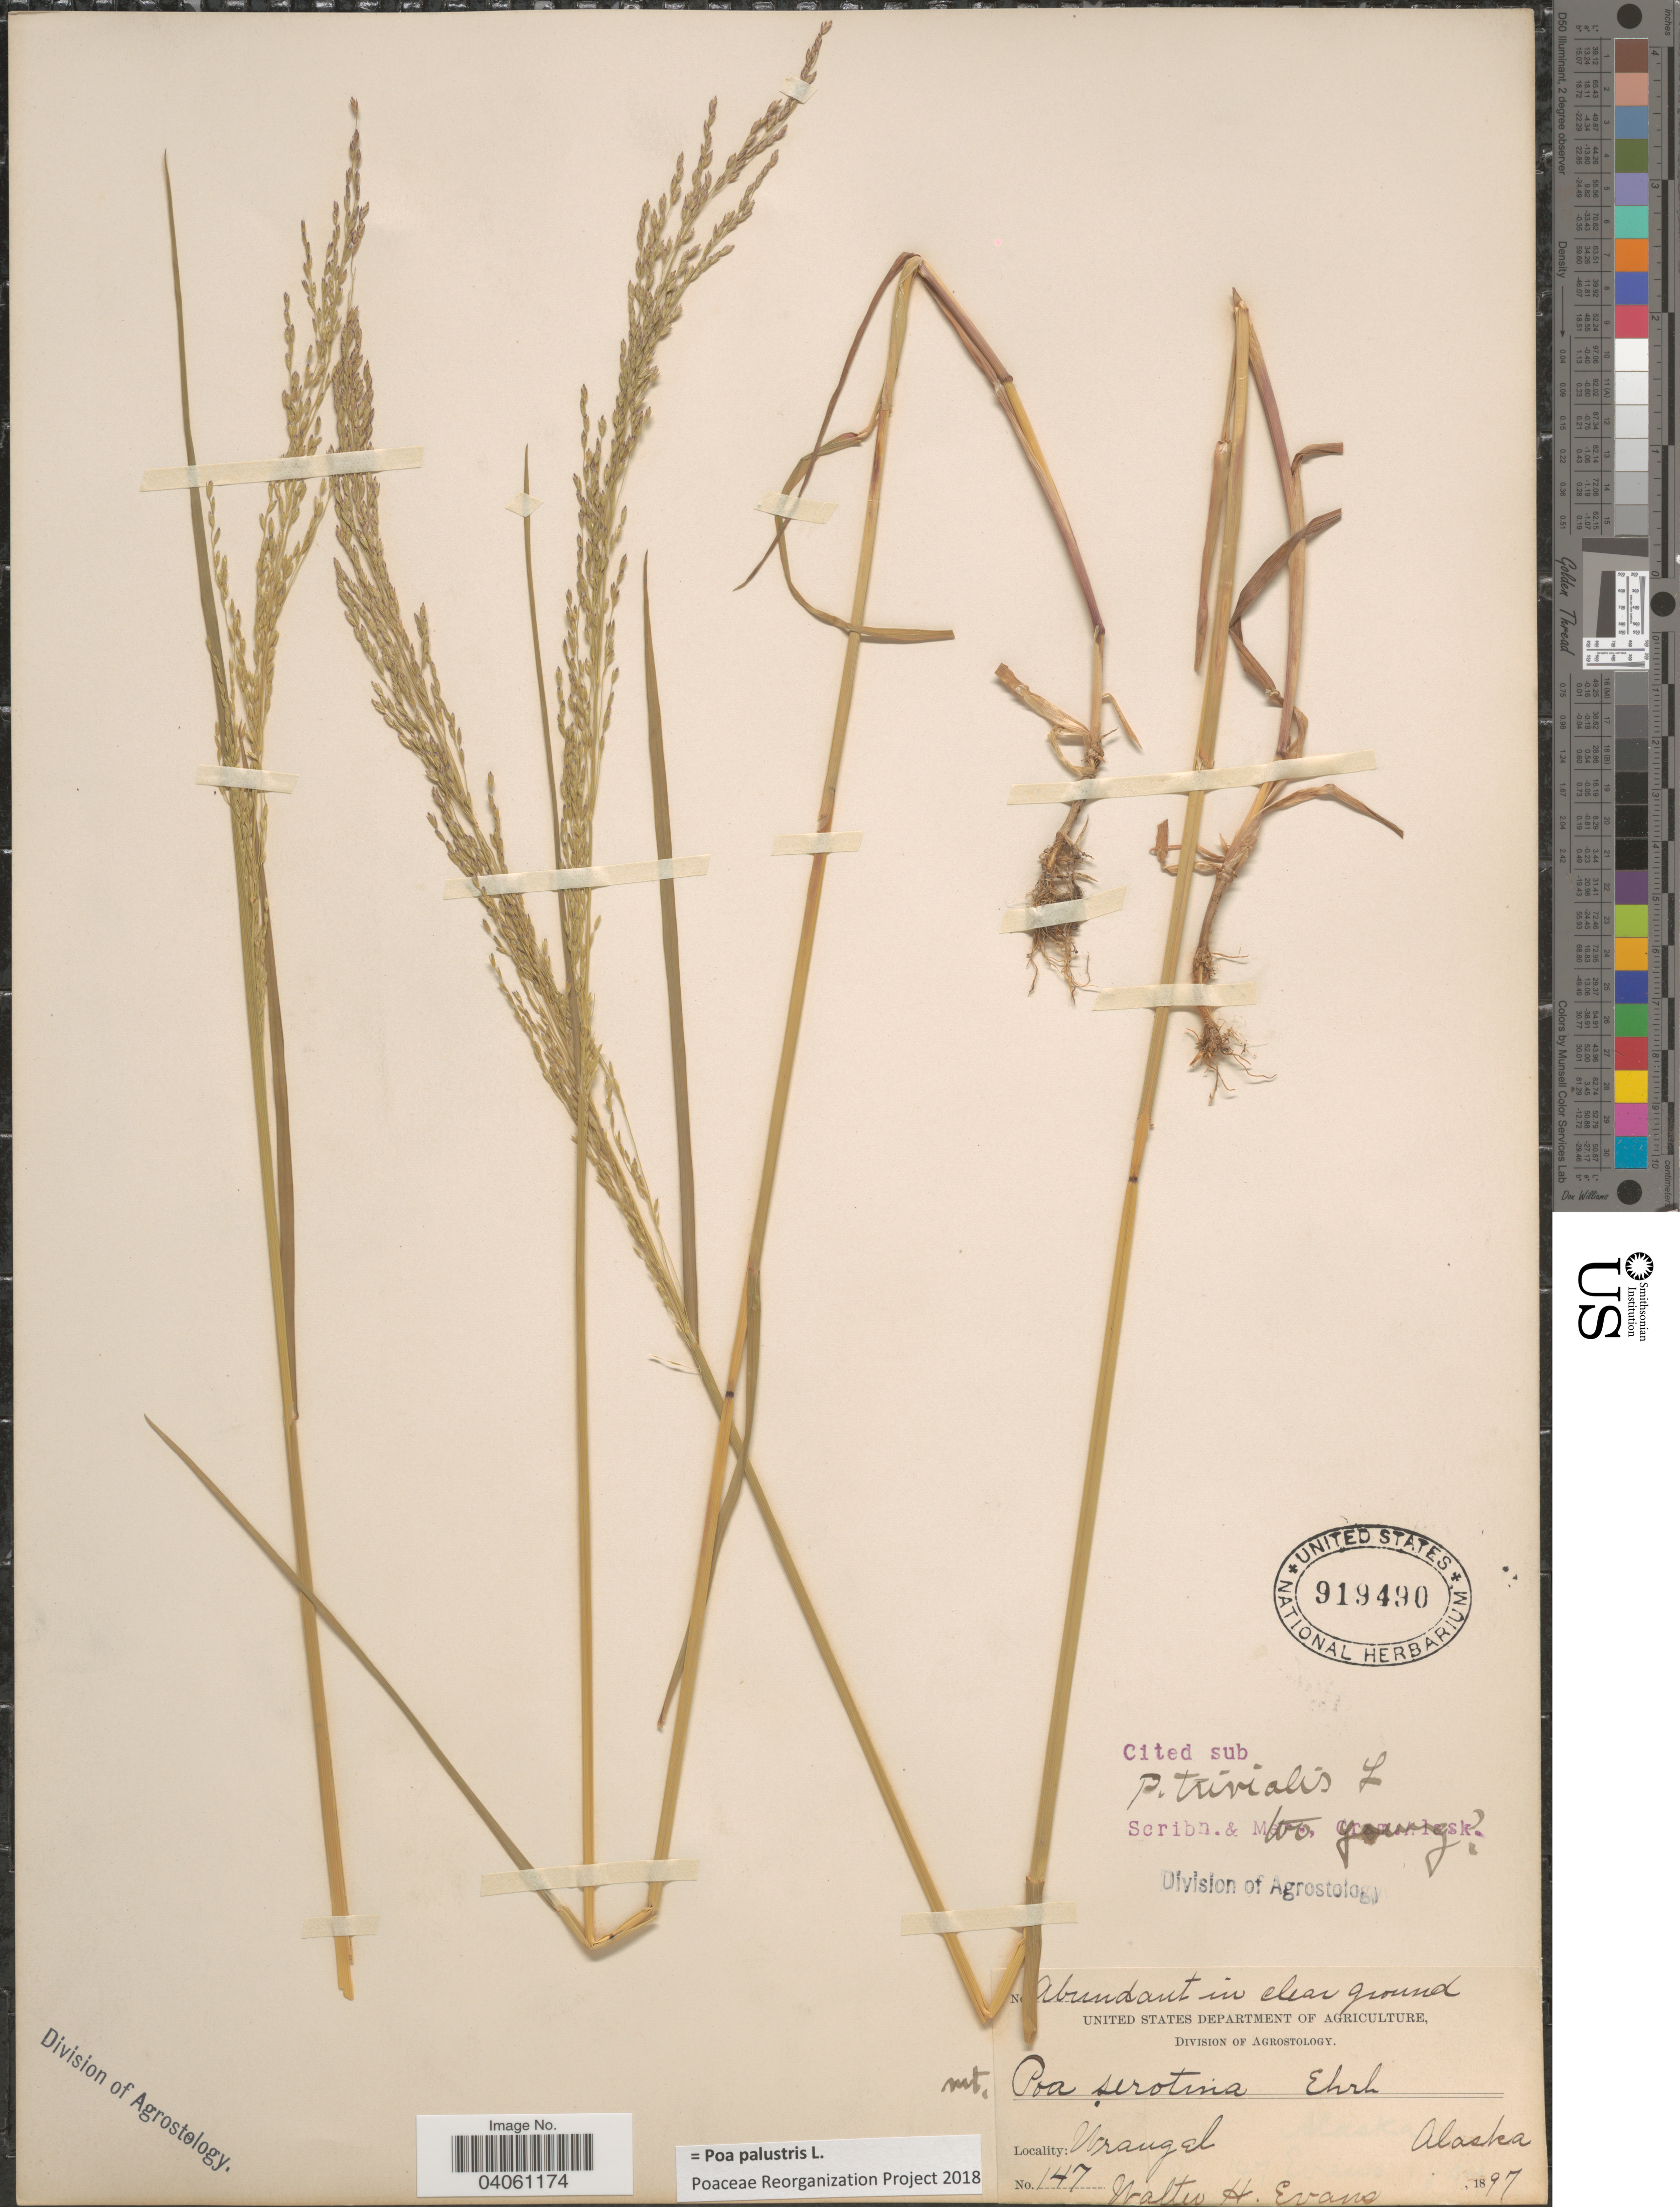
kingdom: Plantae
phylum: Tracheophyta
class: Liliopsida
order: Poales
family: Poaceae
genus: Poa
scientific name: Poa palustris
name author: L.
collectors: W. H. Evans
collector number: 147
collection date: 1897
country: United States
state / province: Alaska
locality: Wrangell.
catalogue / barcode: US 919490